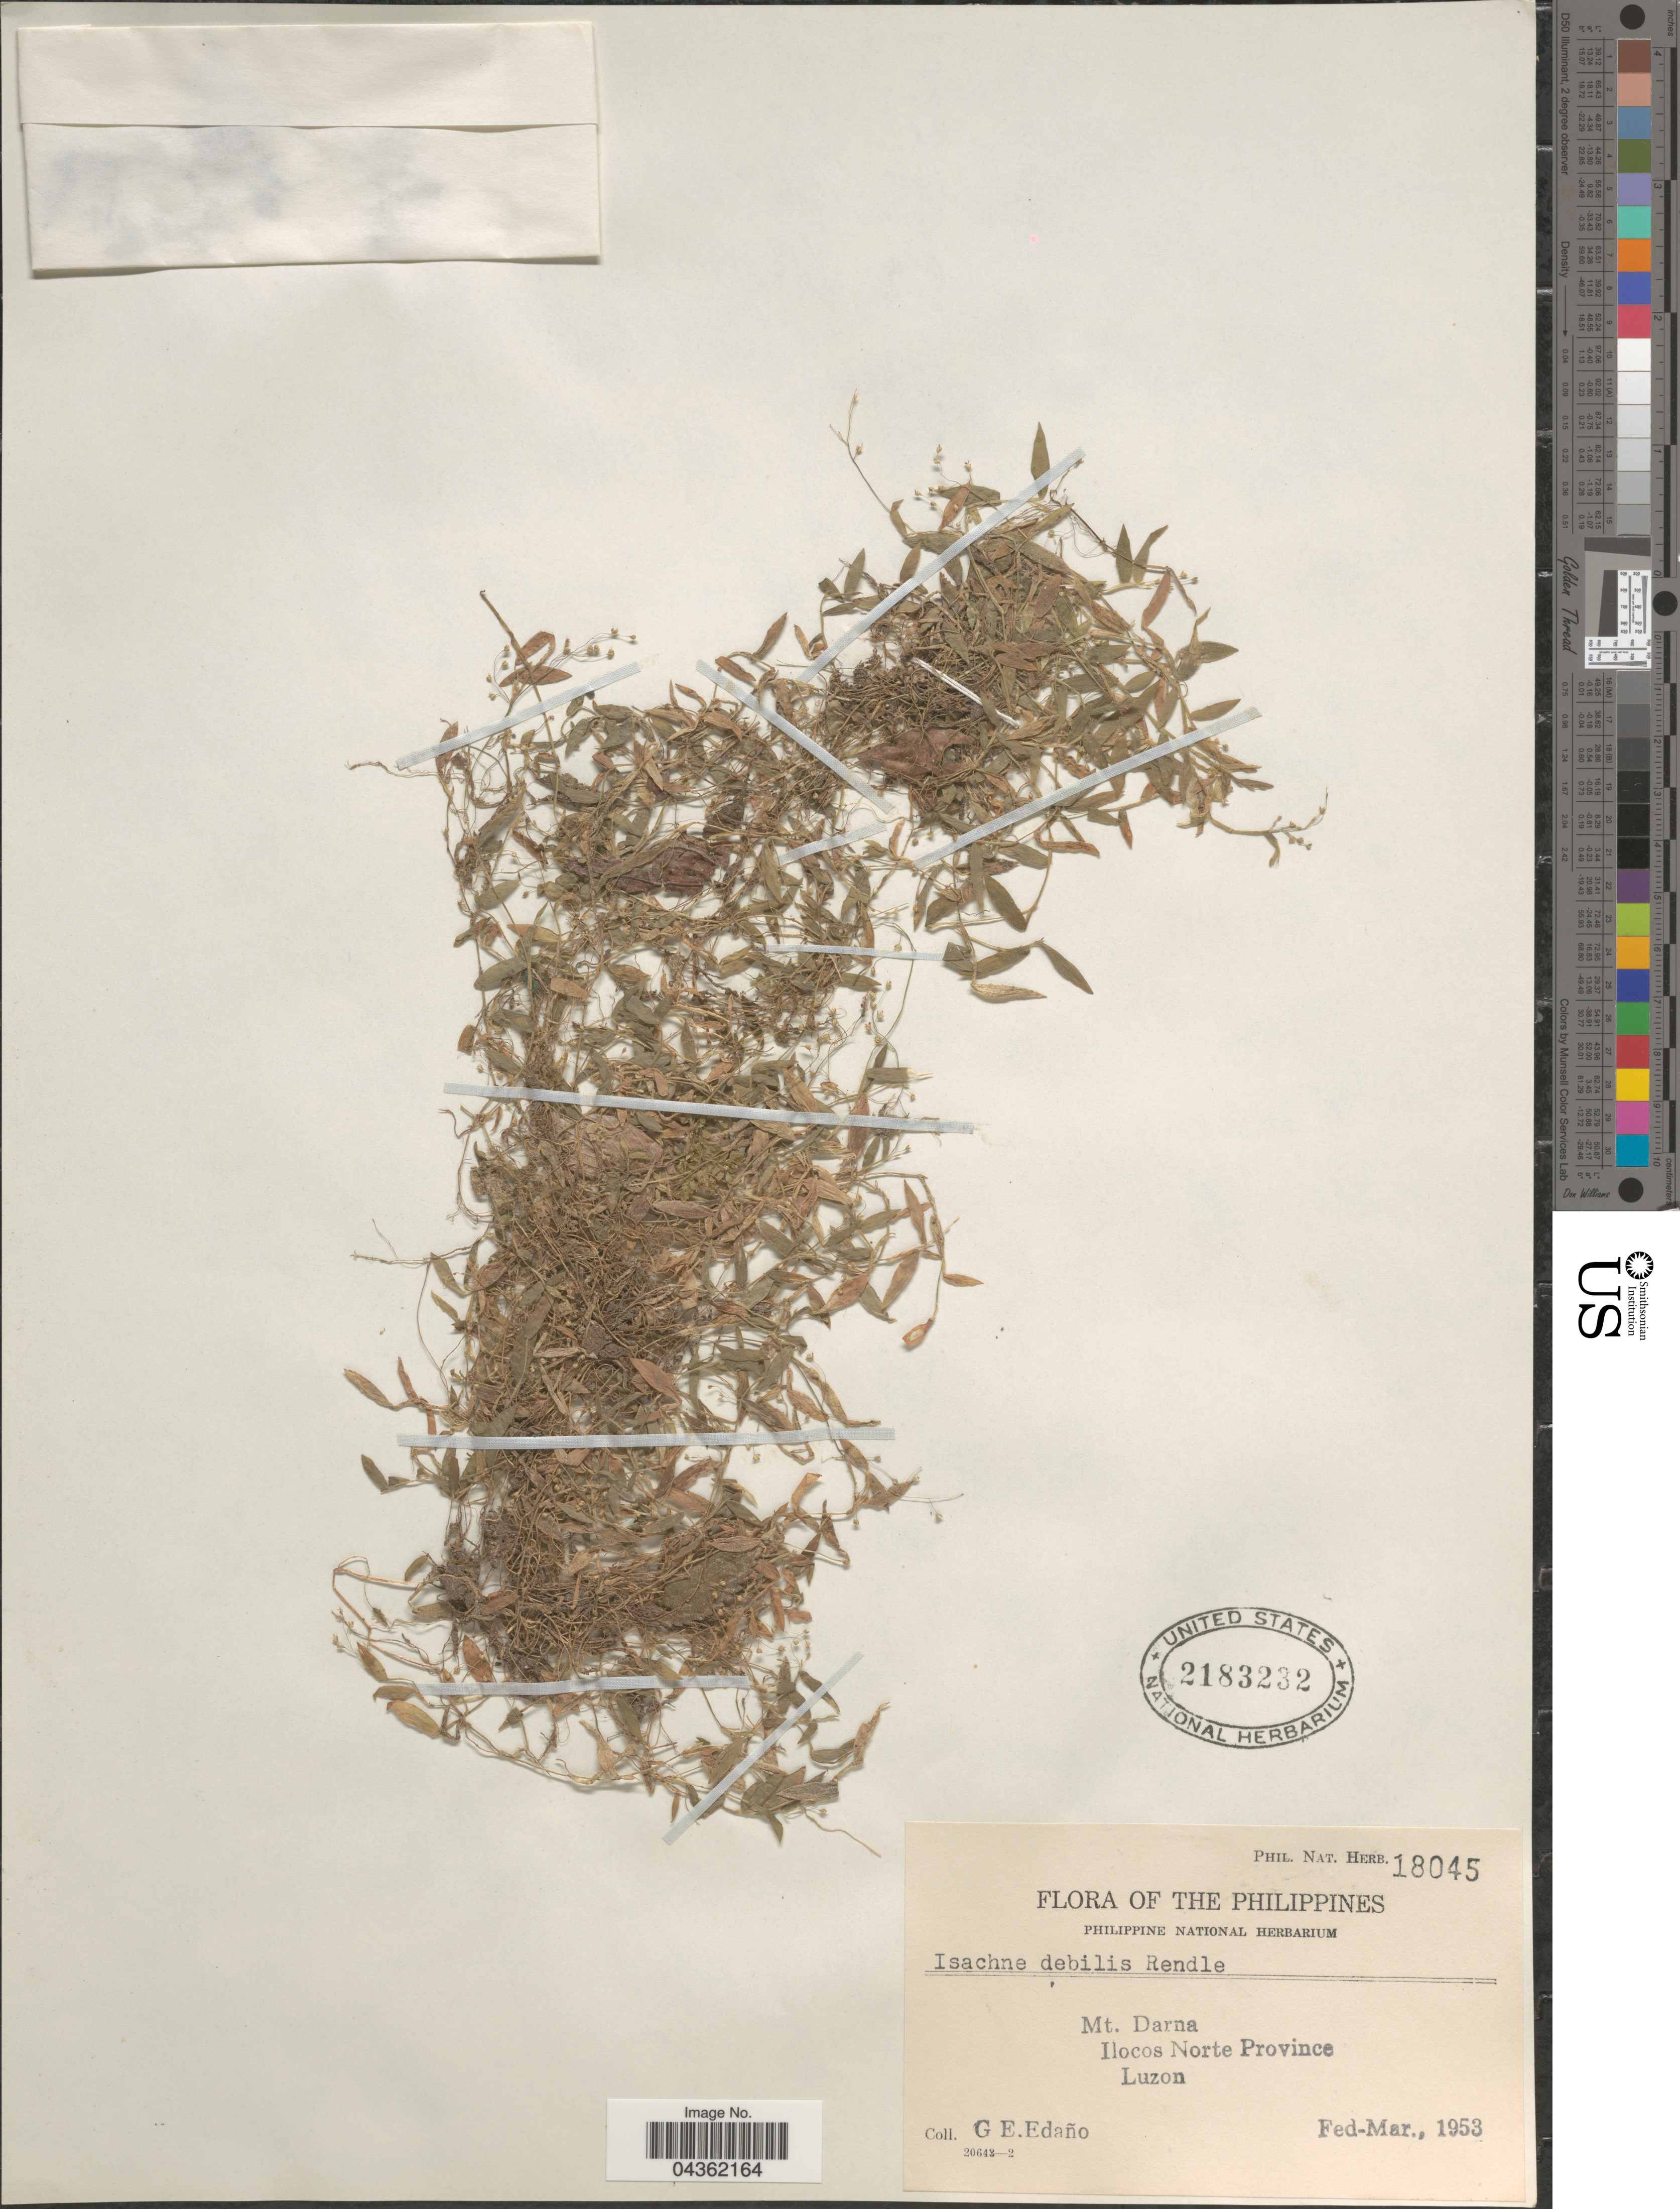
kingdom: Plantae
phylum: Tracheophyta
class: Liliopsida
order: Poales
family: Poaceae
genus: Isachne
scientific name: Isachne myosotis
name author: Nees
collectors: G. E. Edaño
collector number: Phil. Nat. Herb. 18045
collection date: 1953-02/1953-03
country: Philippines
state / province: Ilocos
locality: Mt. Darna. Ilocos Norte Province. Luzon.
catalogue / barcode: US 2183232